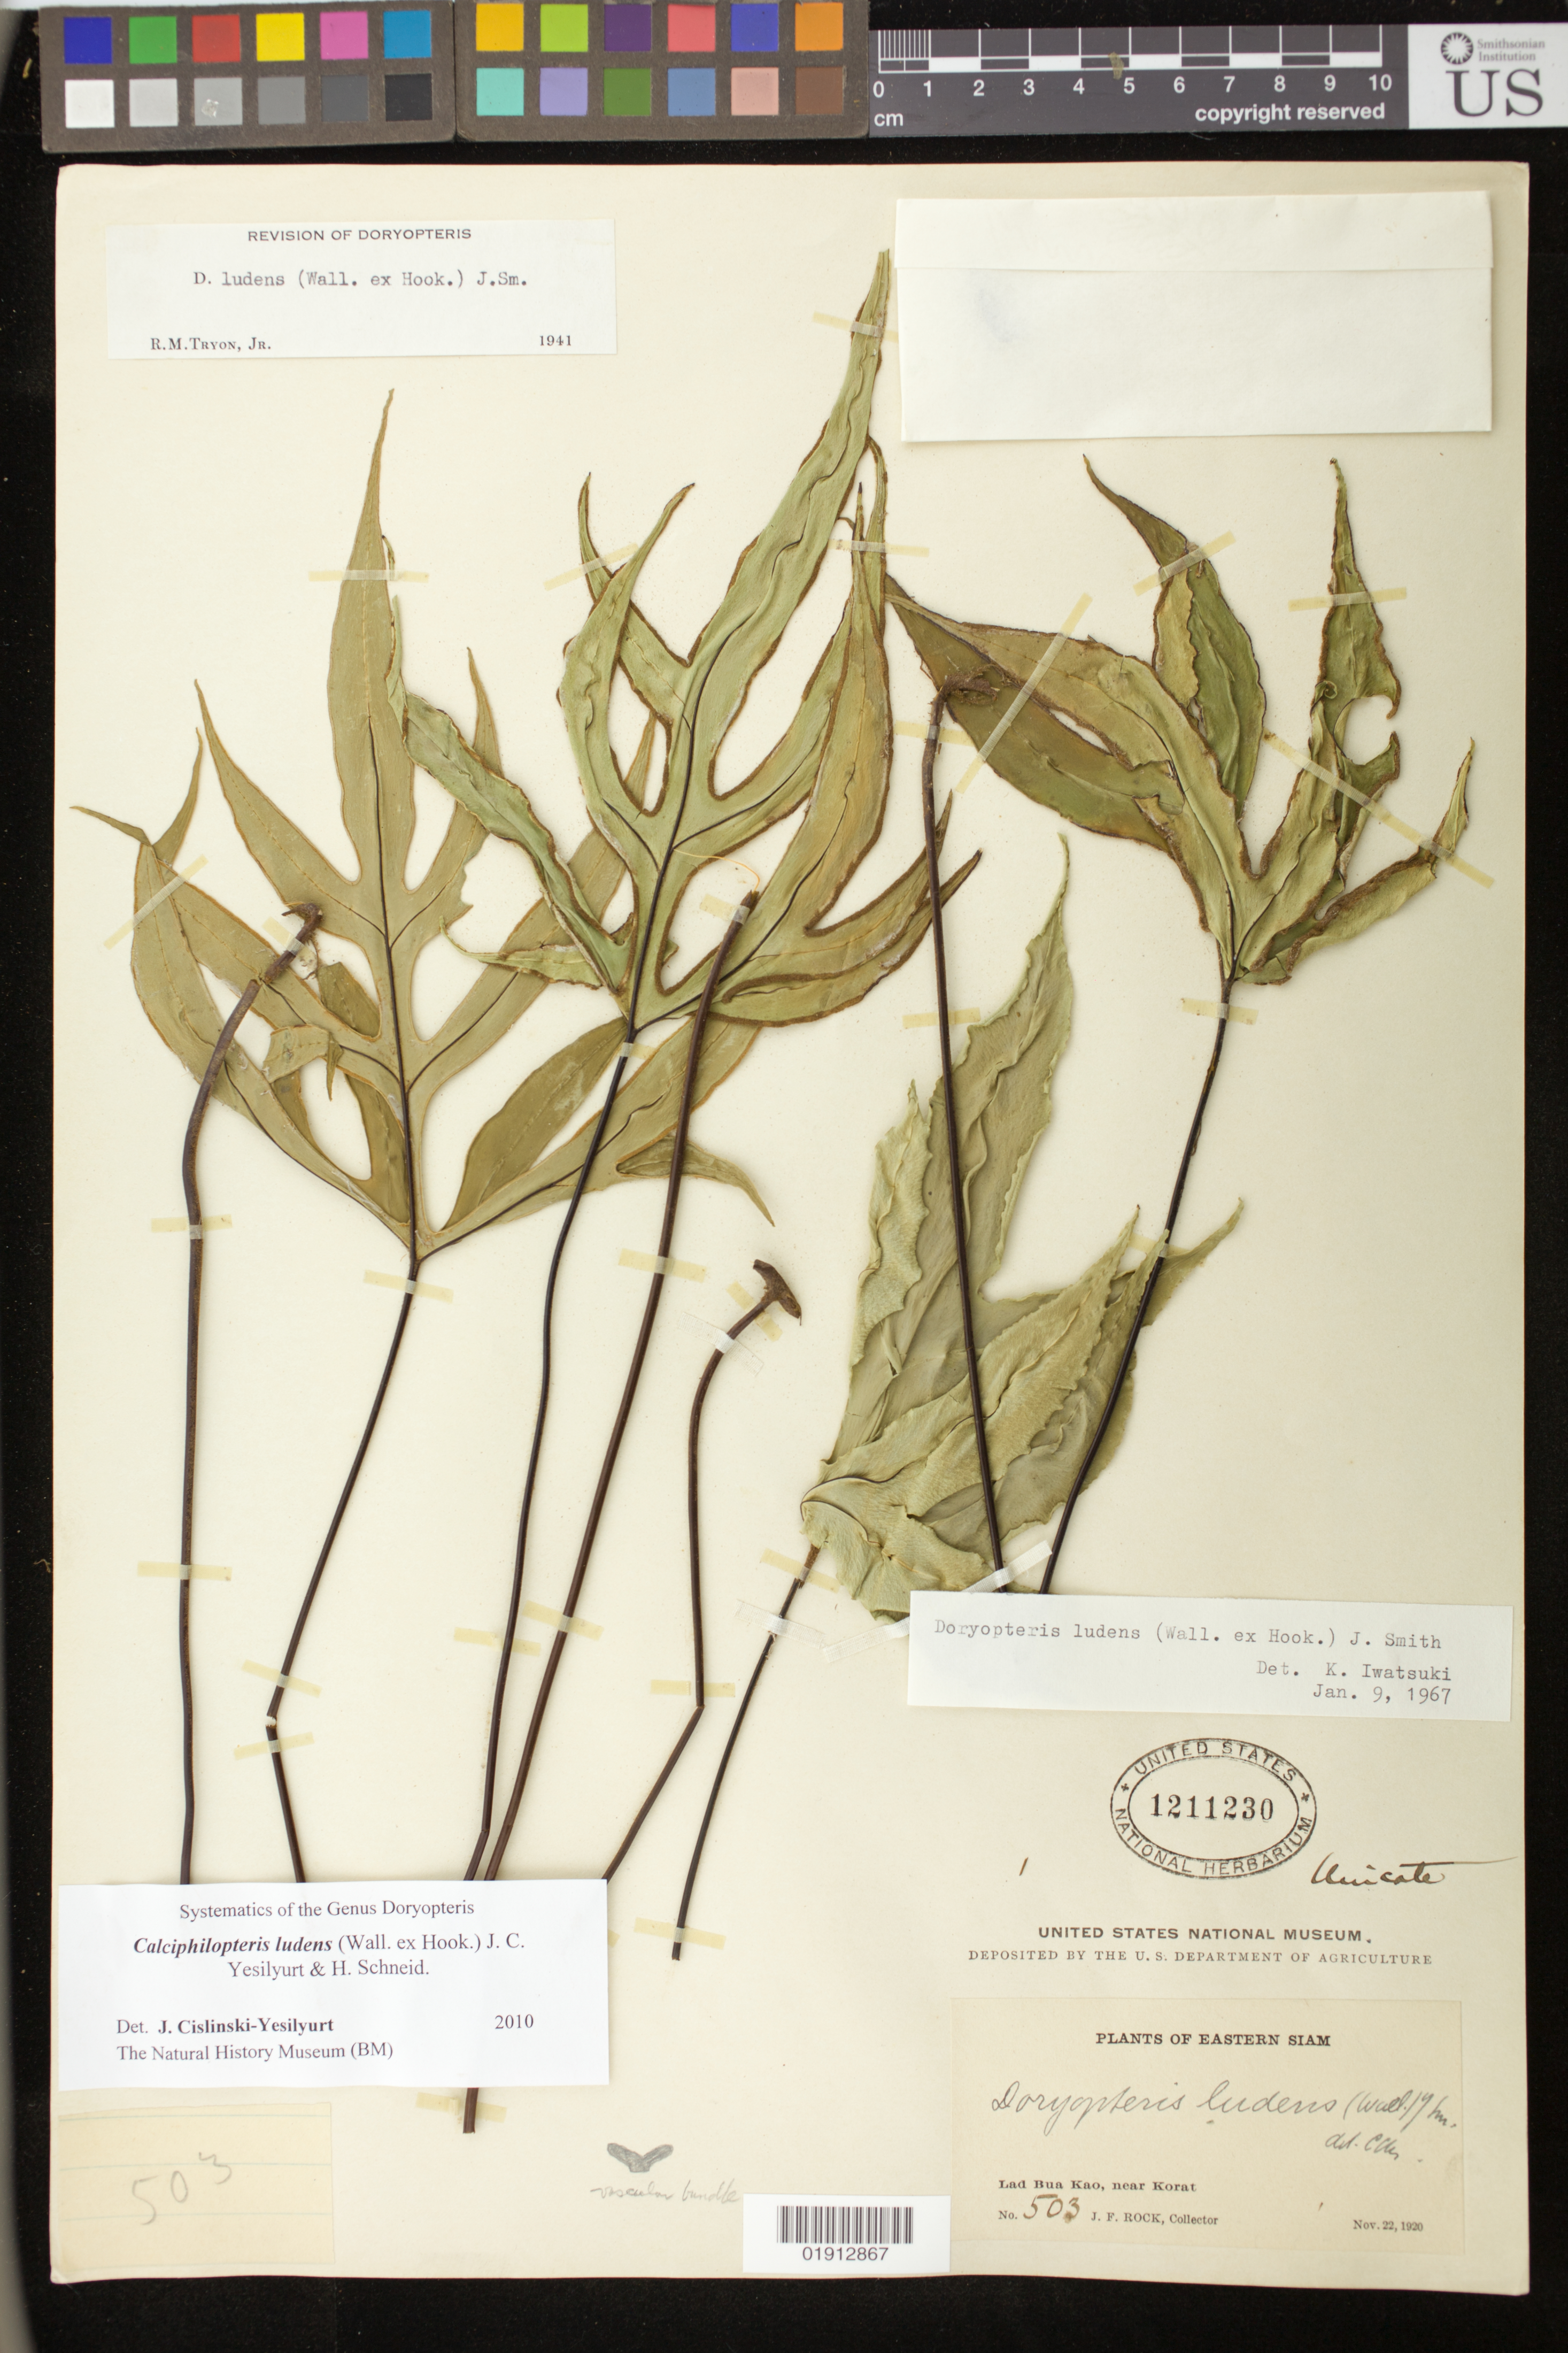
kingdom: Plantae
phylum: Tracheophyta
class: Polypodiopsida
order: Polypodiales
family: Pteridaceae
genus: Calciphilopteris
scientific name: Calciphilopteris ludens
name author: (Wall. ex Hook.) Yesilyurt & H. Schneid.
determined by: Yesilyurt, J. C.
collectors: J. F. Rock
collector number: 503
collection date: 1920-11-22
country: Thailand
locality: Lad Bua Kao, near Korat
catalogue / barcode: US 1211230